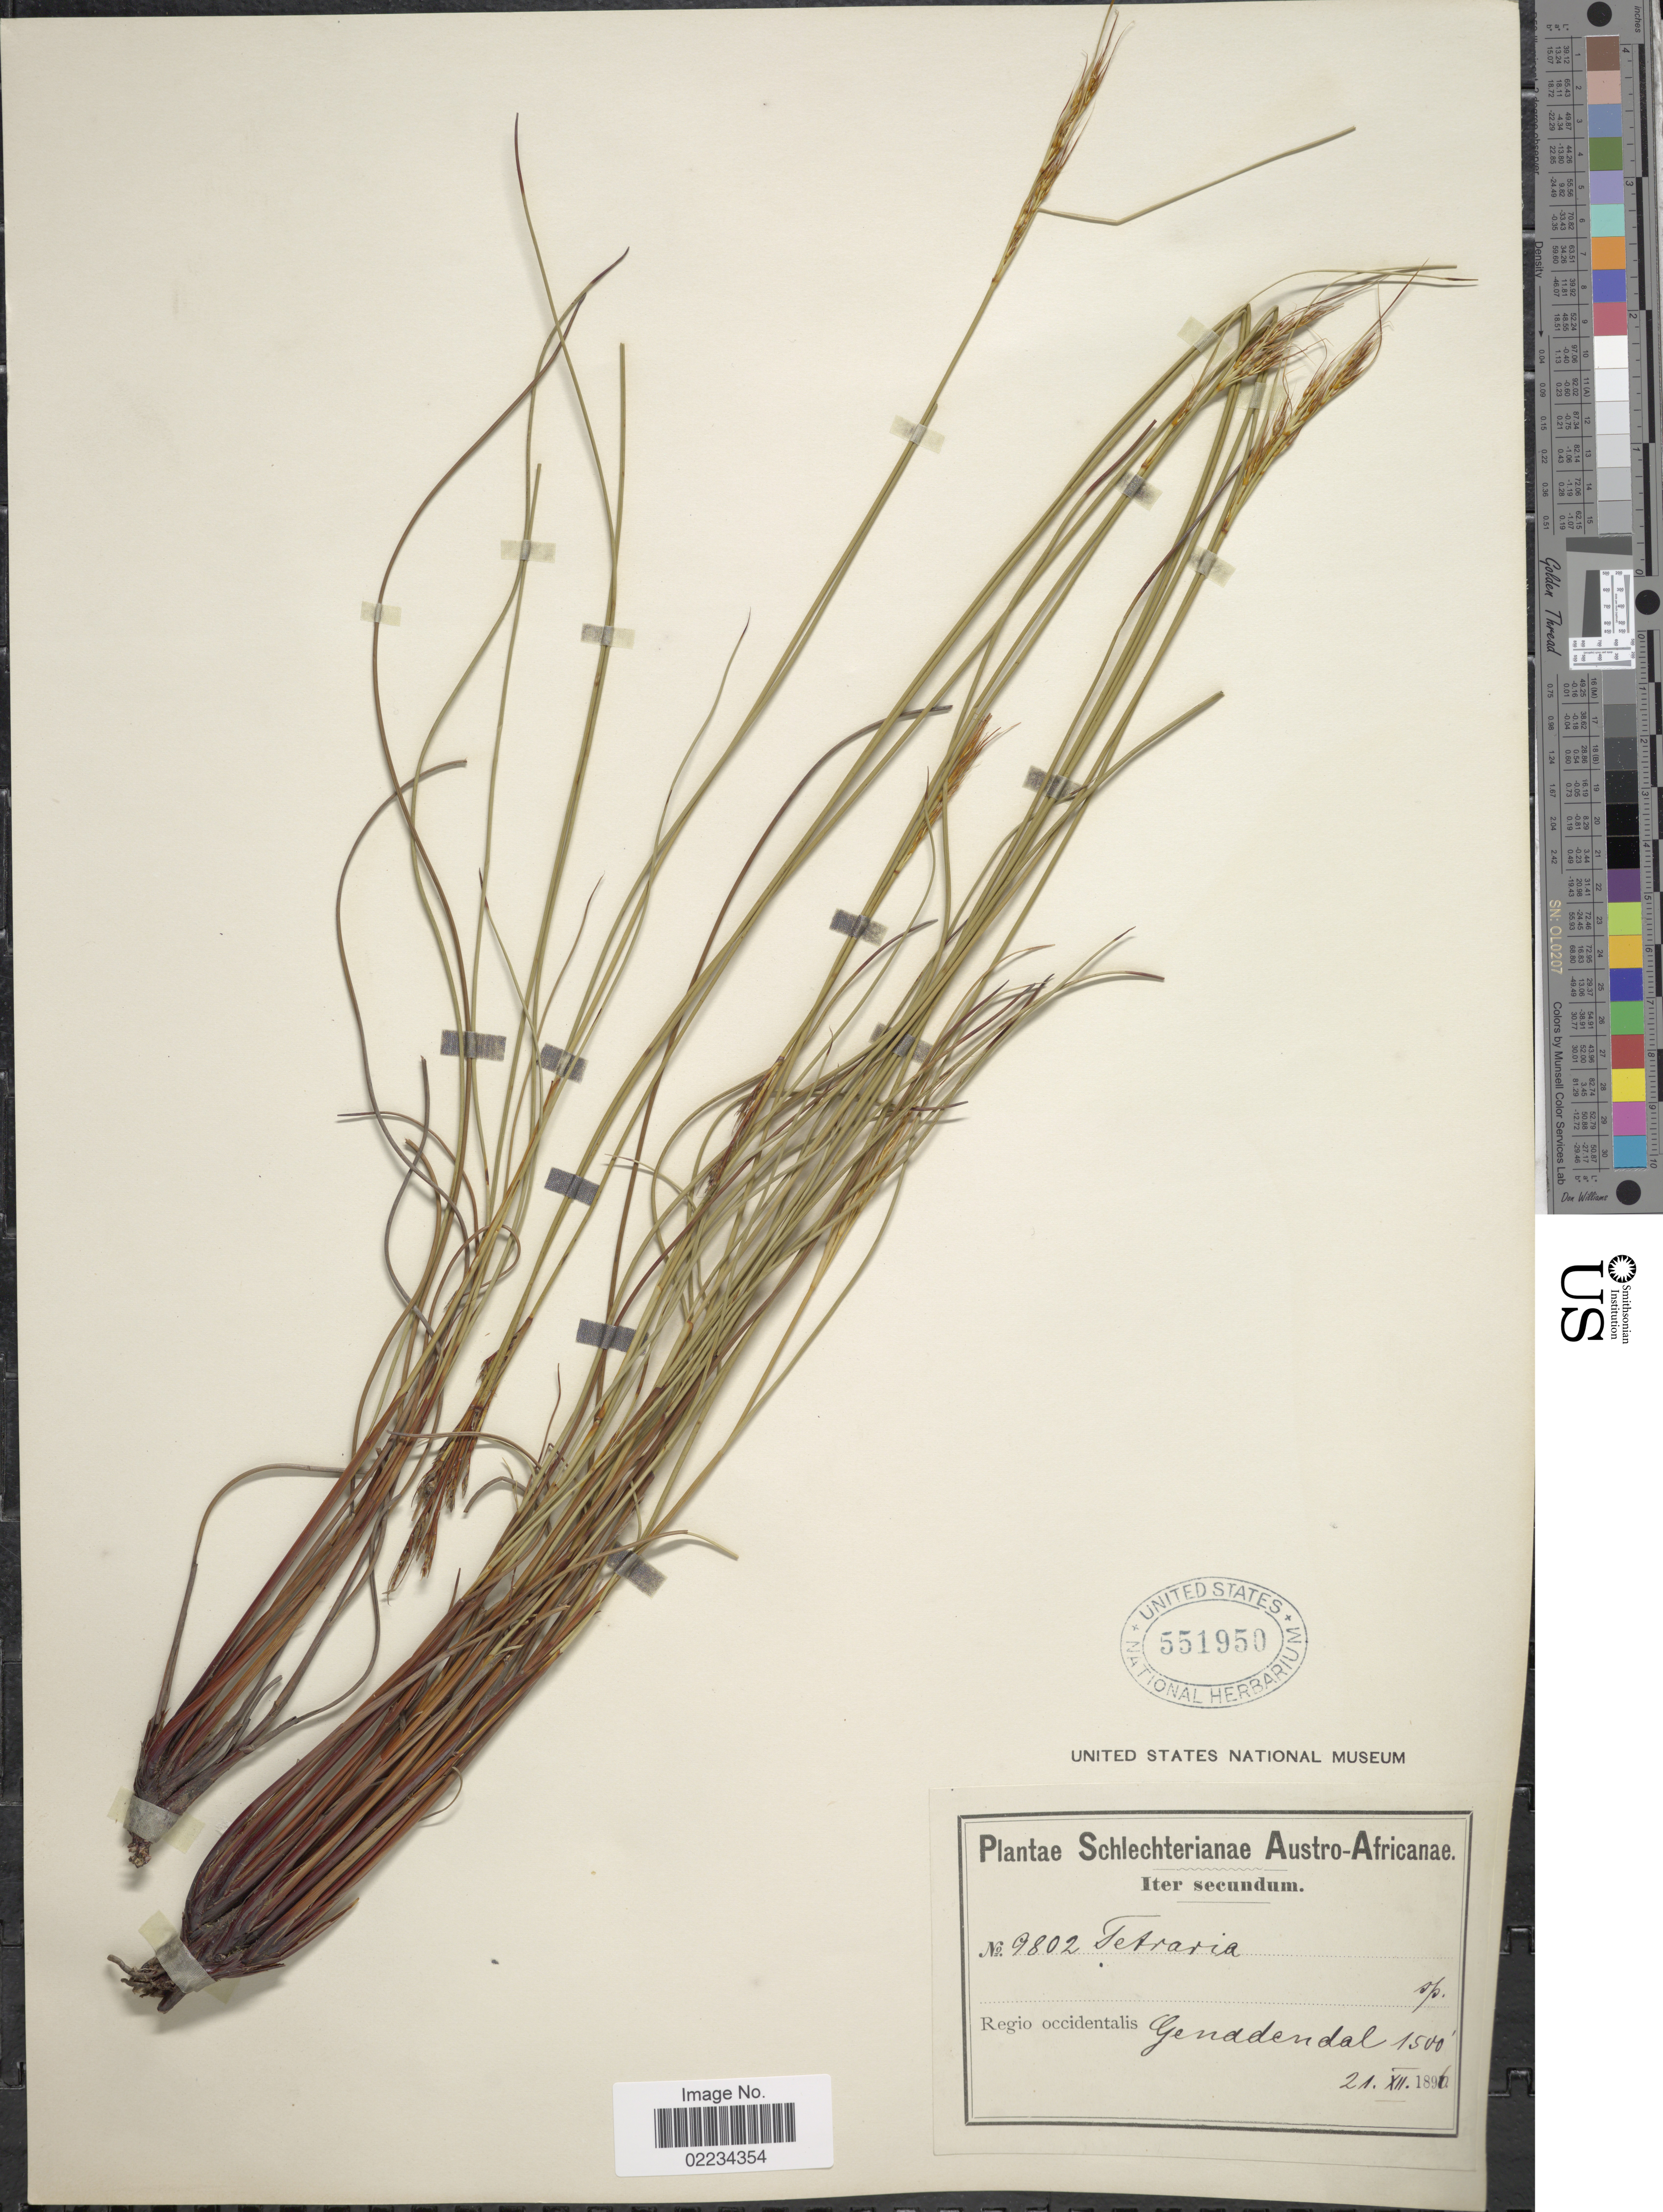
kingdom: Plantae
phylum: Tracheophyta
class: Liliopsida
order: Poales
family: Cyperaceae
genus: Schoenus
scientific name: Schoenus crassus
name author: (Levyns) T.L. Elliott & Muasya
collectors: Schlechter, --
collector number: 9802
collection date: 1896-12-21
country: South Africa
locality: Austro-Africanae, Iter secundum, Regio occidentalis Genadendal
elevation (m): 457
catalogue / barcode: US 551950